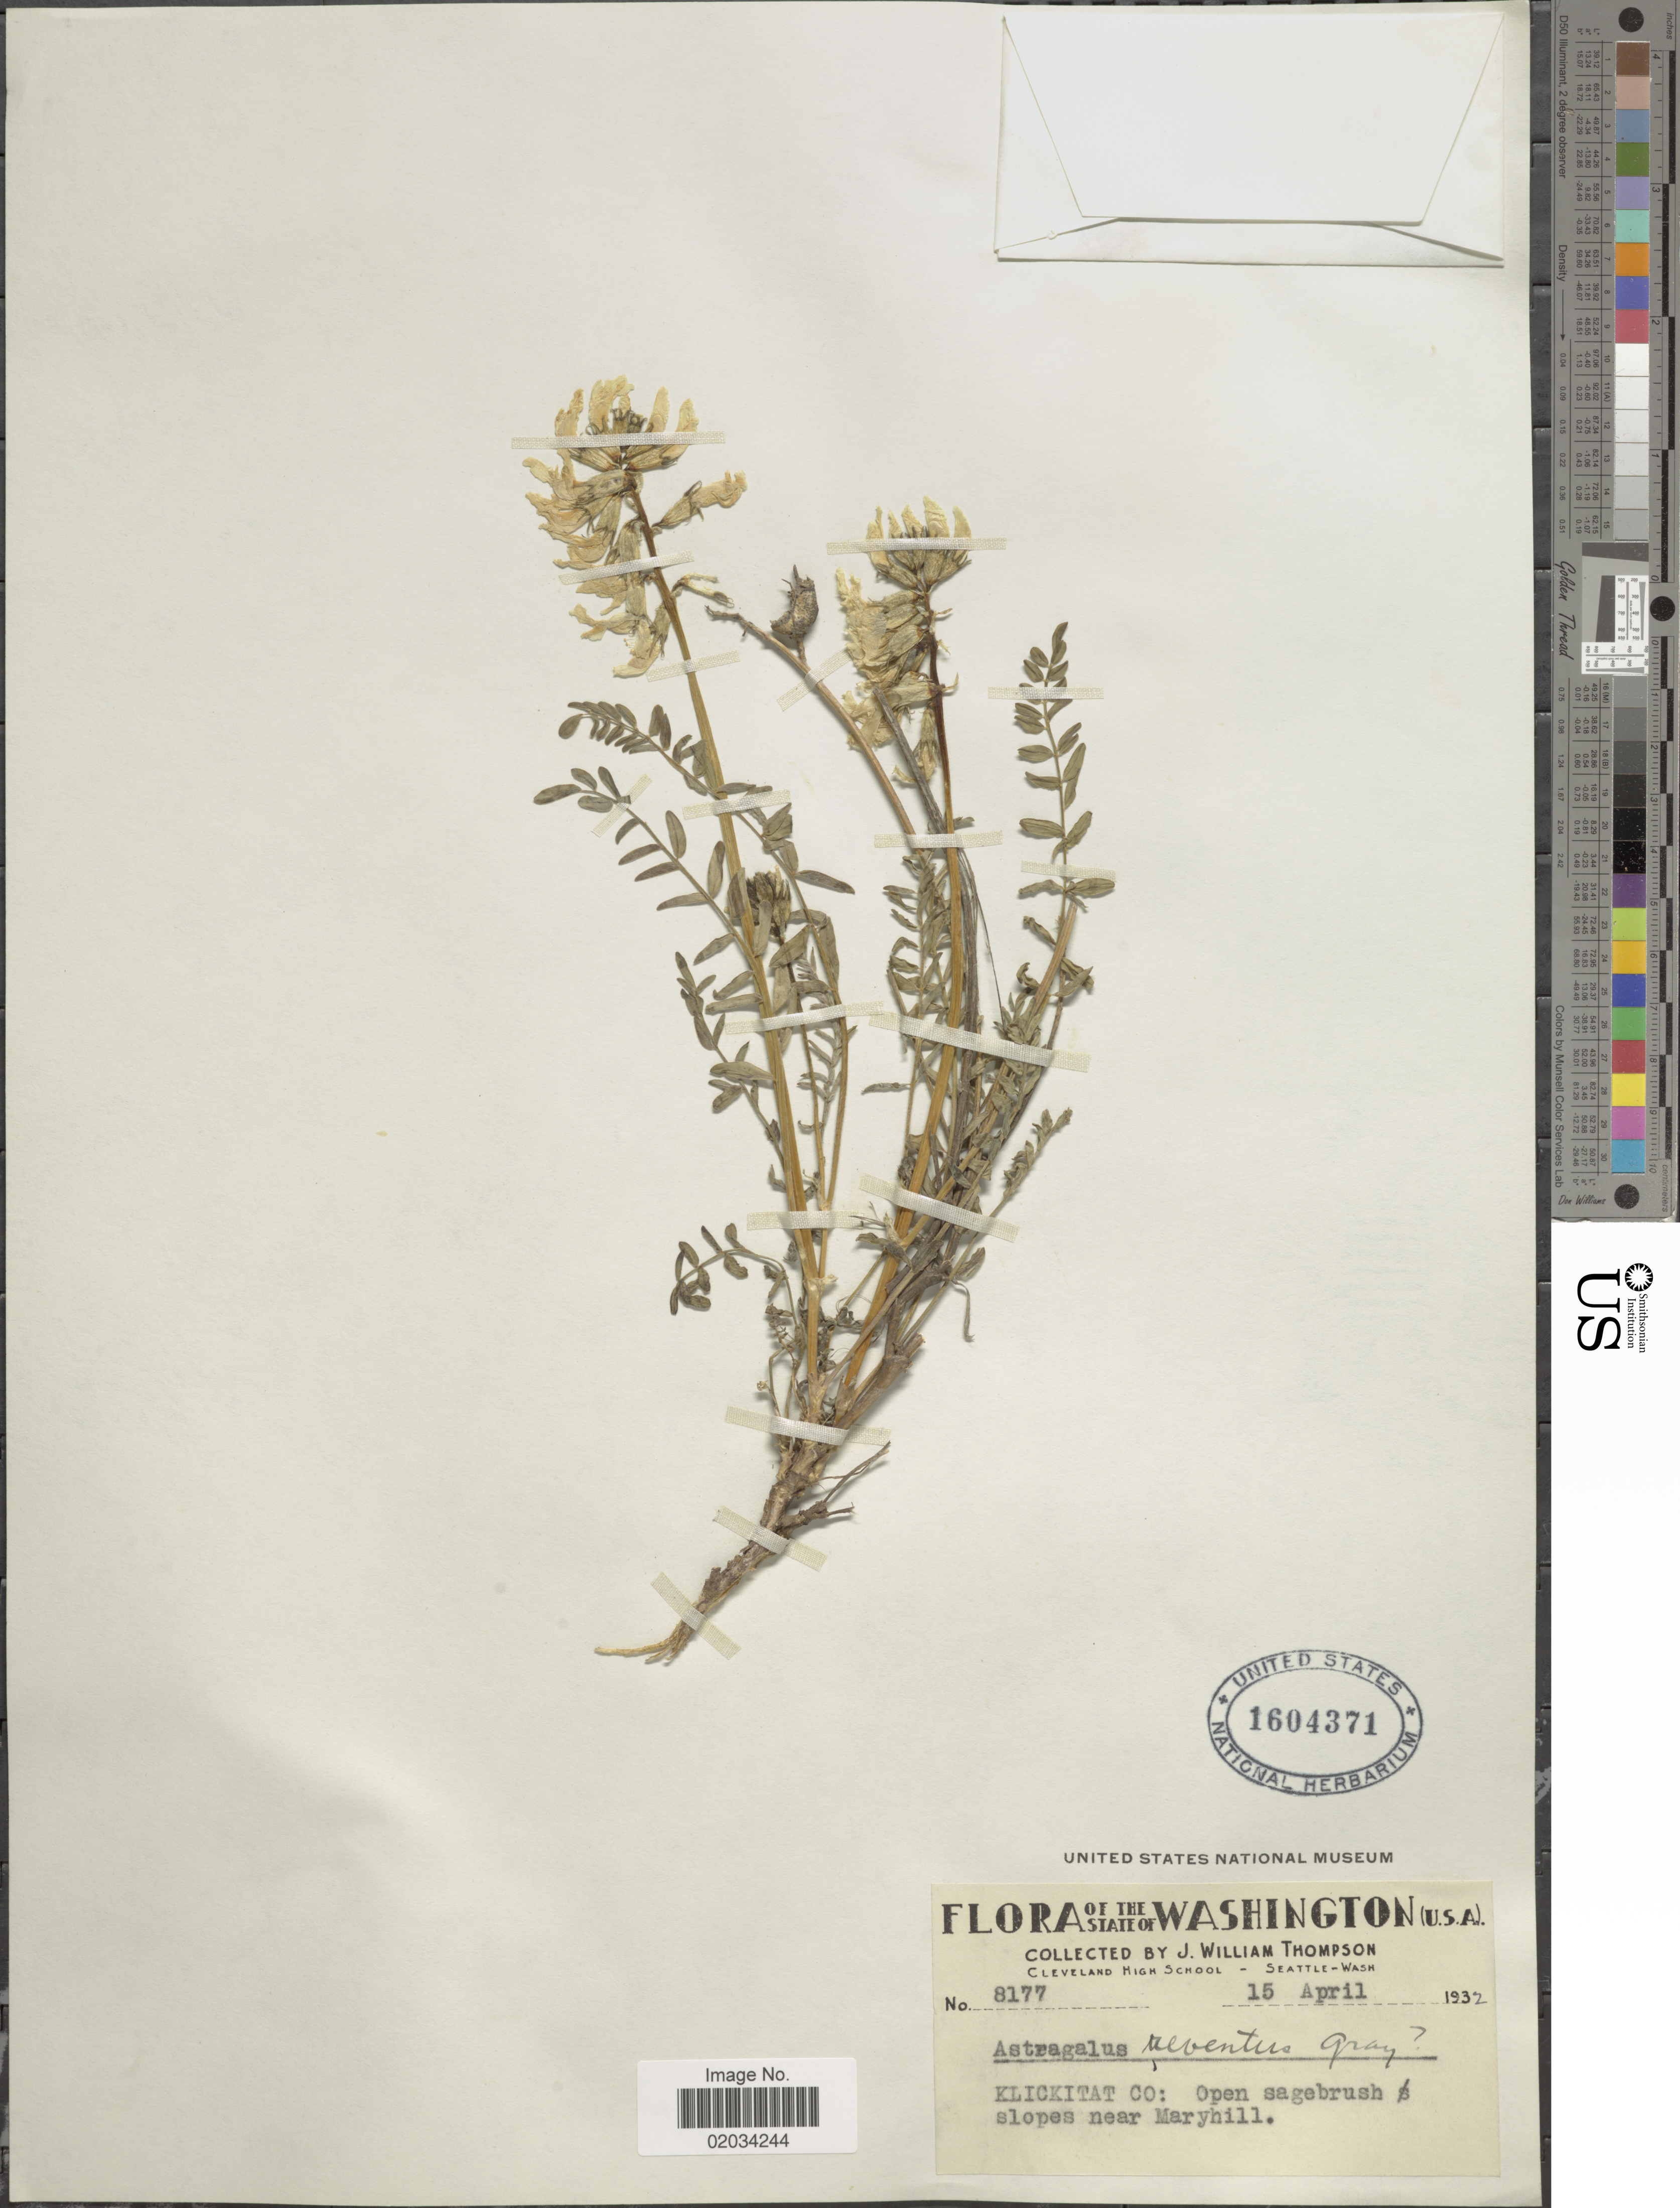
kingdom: Plantae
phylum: Tracheophyta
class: Magnoliopsida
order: Fabales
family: Fabaceae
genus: Astragalus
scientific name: Astragalus reventiformis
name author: (Rydb.) Barneby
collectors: J. W. Thompson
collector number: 8177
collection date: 1932-04-15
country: United States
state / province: Washington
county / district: Klickitat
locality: The State of Washington, Klickitat Co: Open sagebrush slopes near Maryhill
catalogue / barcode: US 1604371